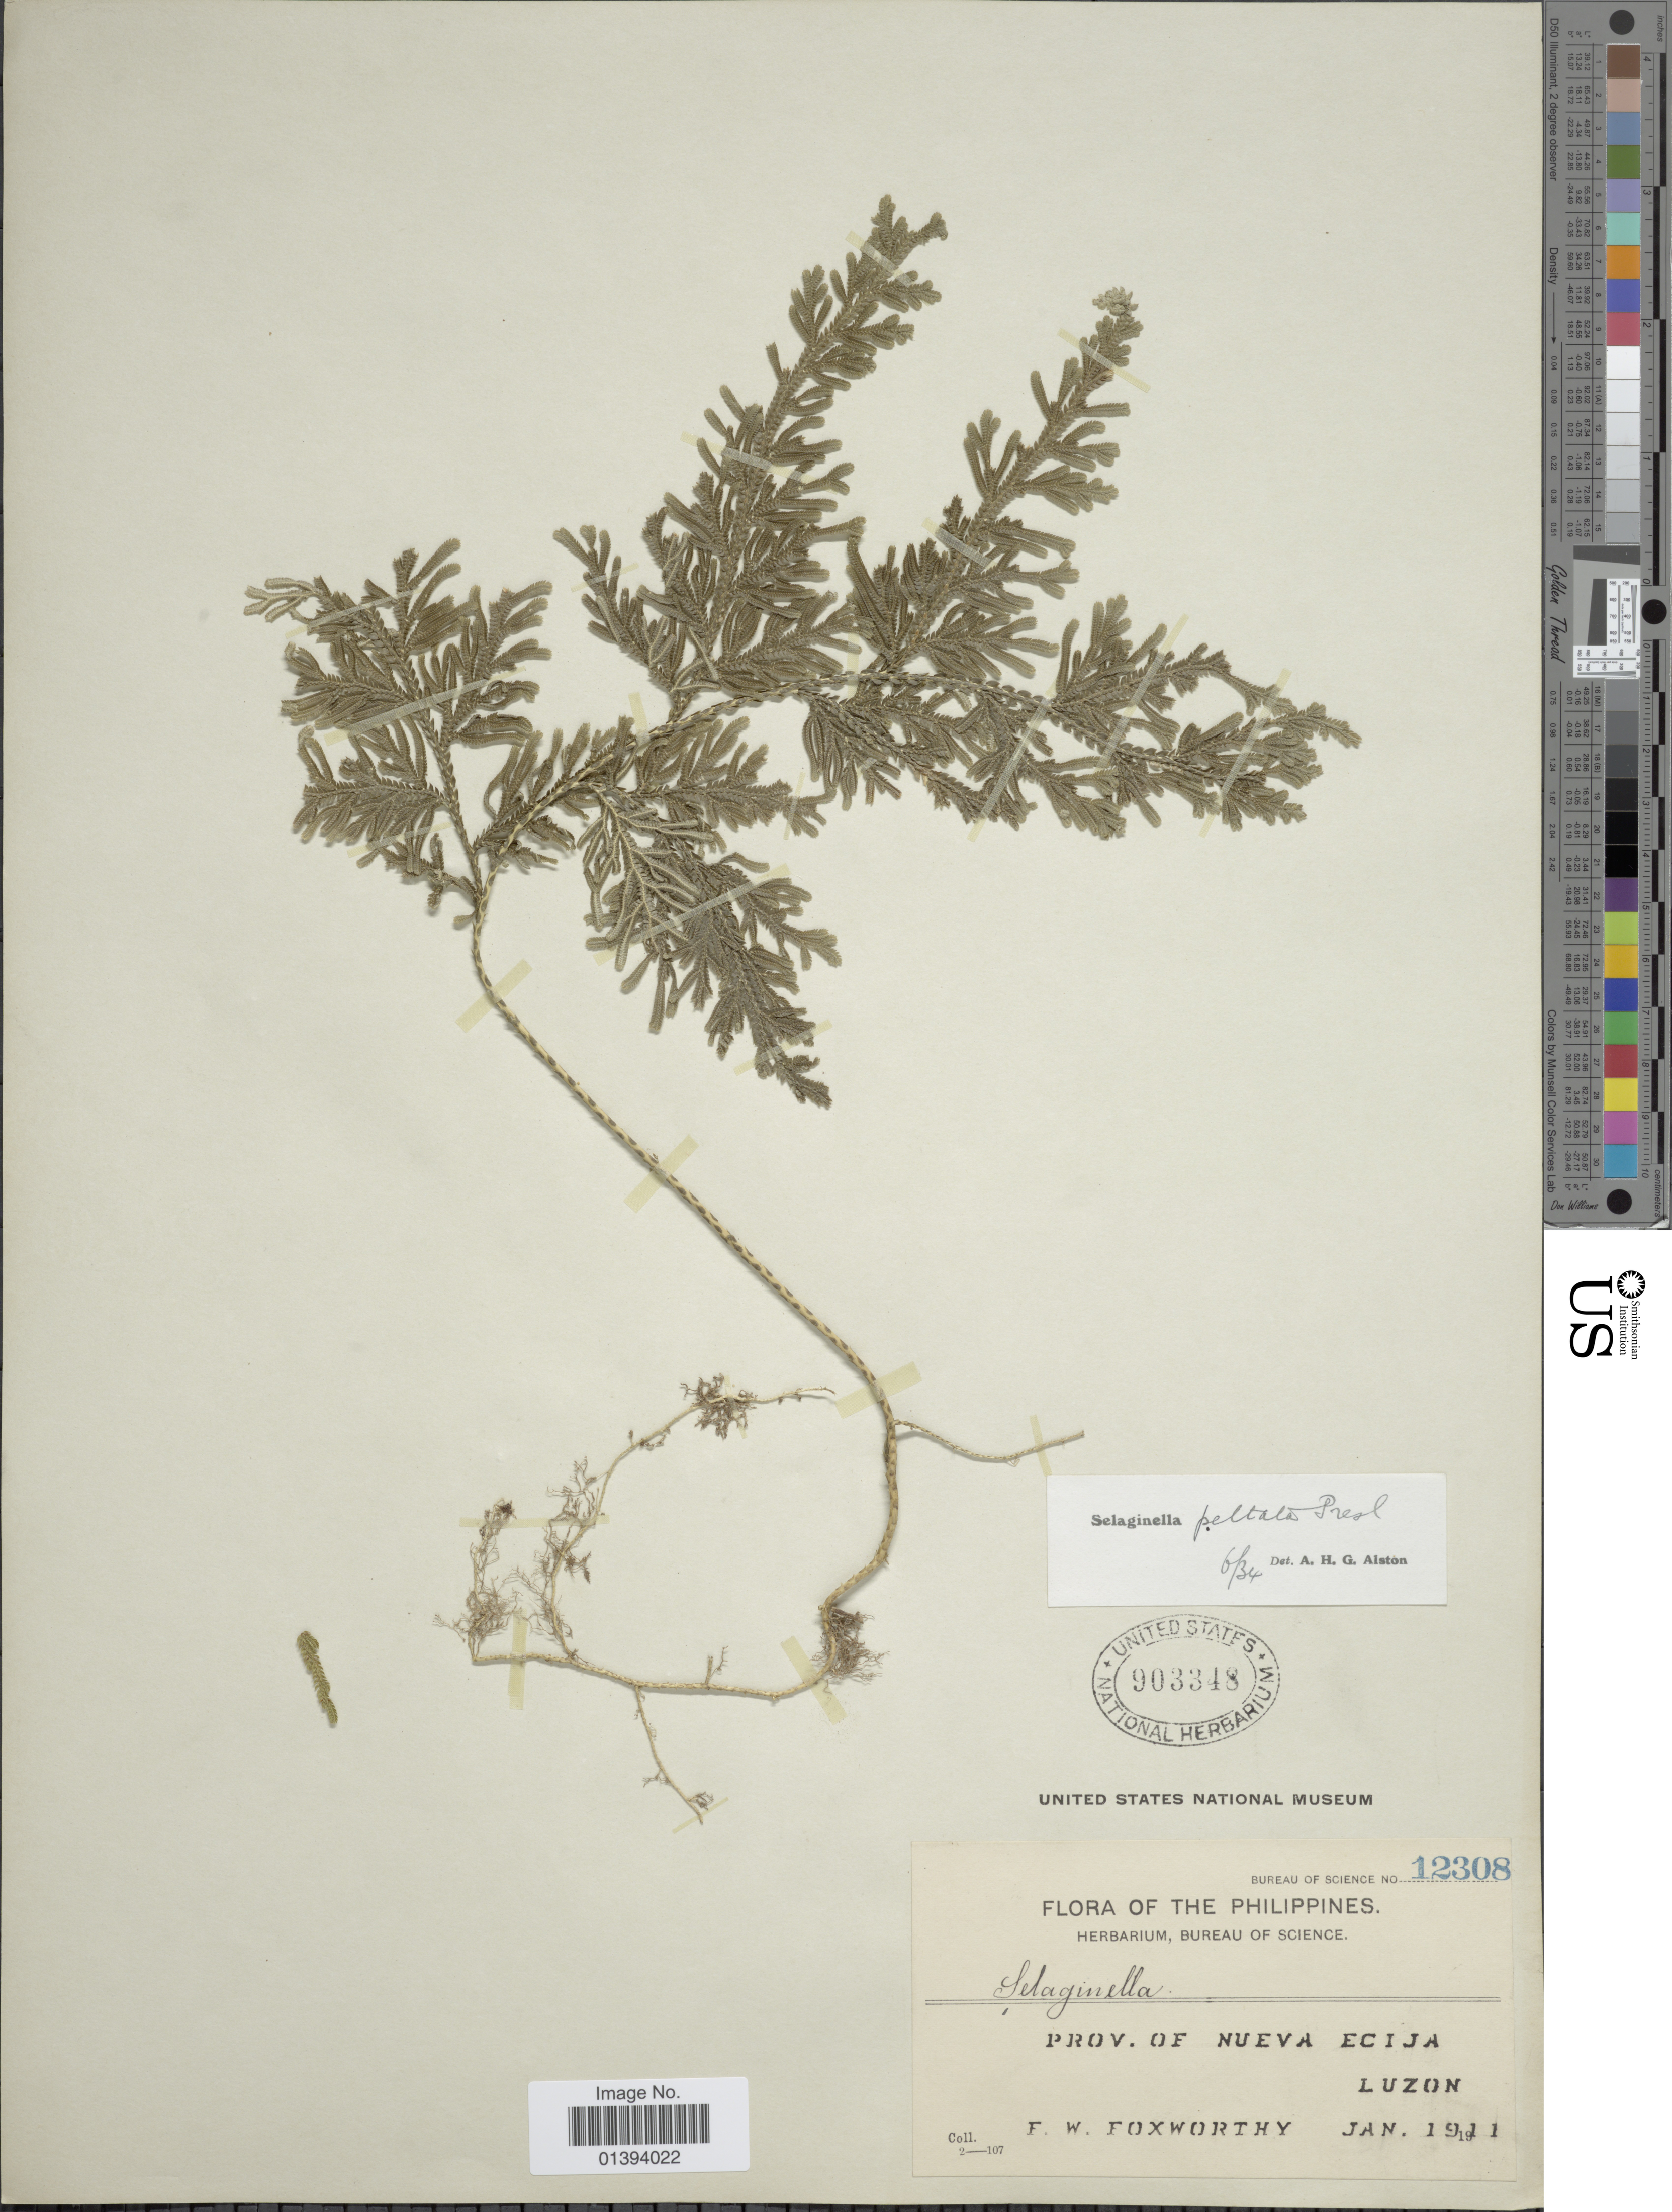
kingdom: Plantae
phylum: Tracheophyta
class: Lycopodiopsida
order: Selaginellales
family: Selaginellaceae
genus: Selaginella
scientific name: Selaginella peltata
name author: C. Presl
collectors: F. W. Foxworthy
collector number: Bureau of Science 12308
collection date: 1911-01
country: Philippines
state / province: Central Luzon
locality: Prov. Nueva Ecija, Luzon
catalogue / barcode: US 903348